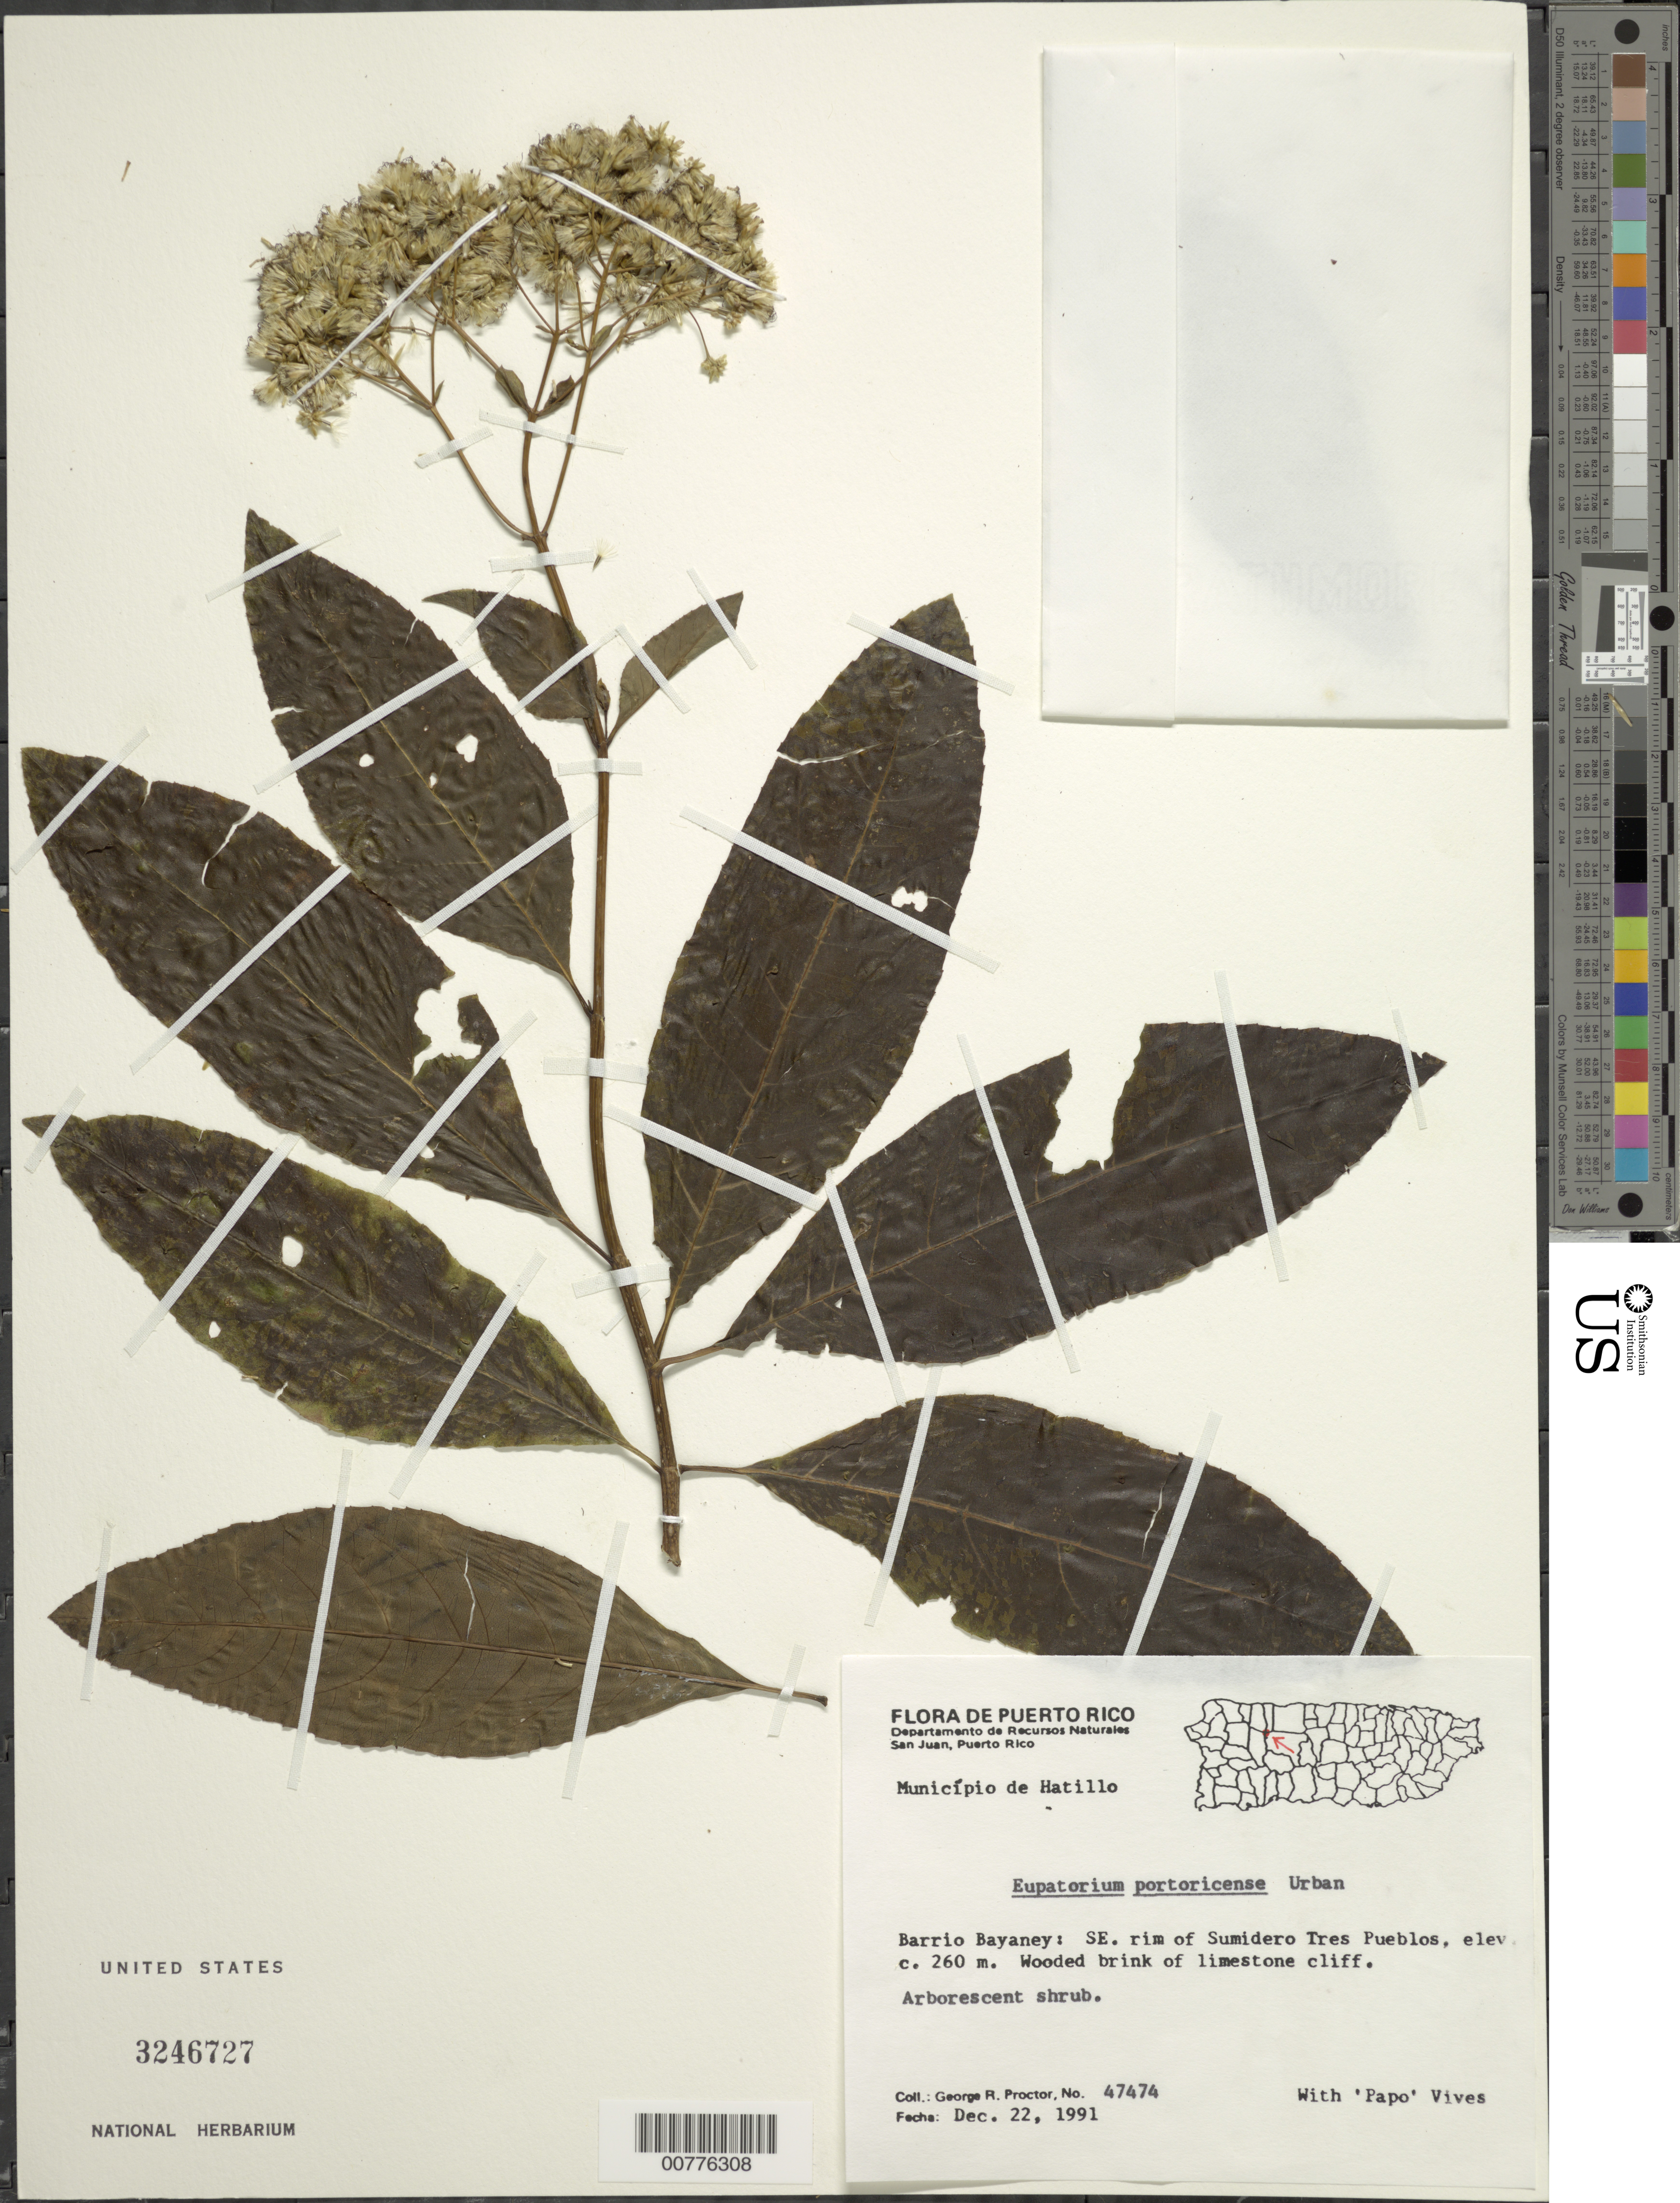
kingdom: Plantae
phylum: Tracheophyta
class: Magnoliopsida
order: Asterales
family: Asteraceae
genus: Critonia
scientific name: Critonia portoricensis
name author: (Urb.) Britton & P. Wilson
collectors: G. R. Proctor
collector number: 47474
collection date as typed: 22 Dec 1991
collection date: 1991-12-22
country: Puerto Rico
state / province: Hatillo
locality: Municipio Hatillo. Barrio Bayaney: SE rim of Sumidero Tres Pueblos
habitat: Wooded brink of limestone cliff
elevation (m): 260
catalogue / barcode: US 3246727